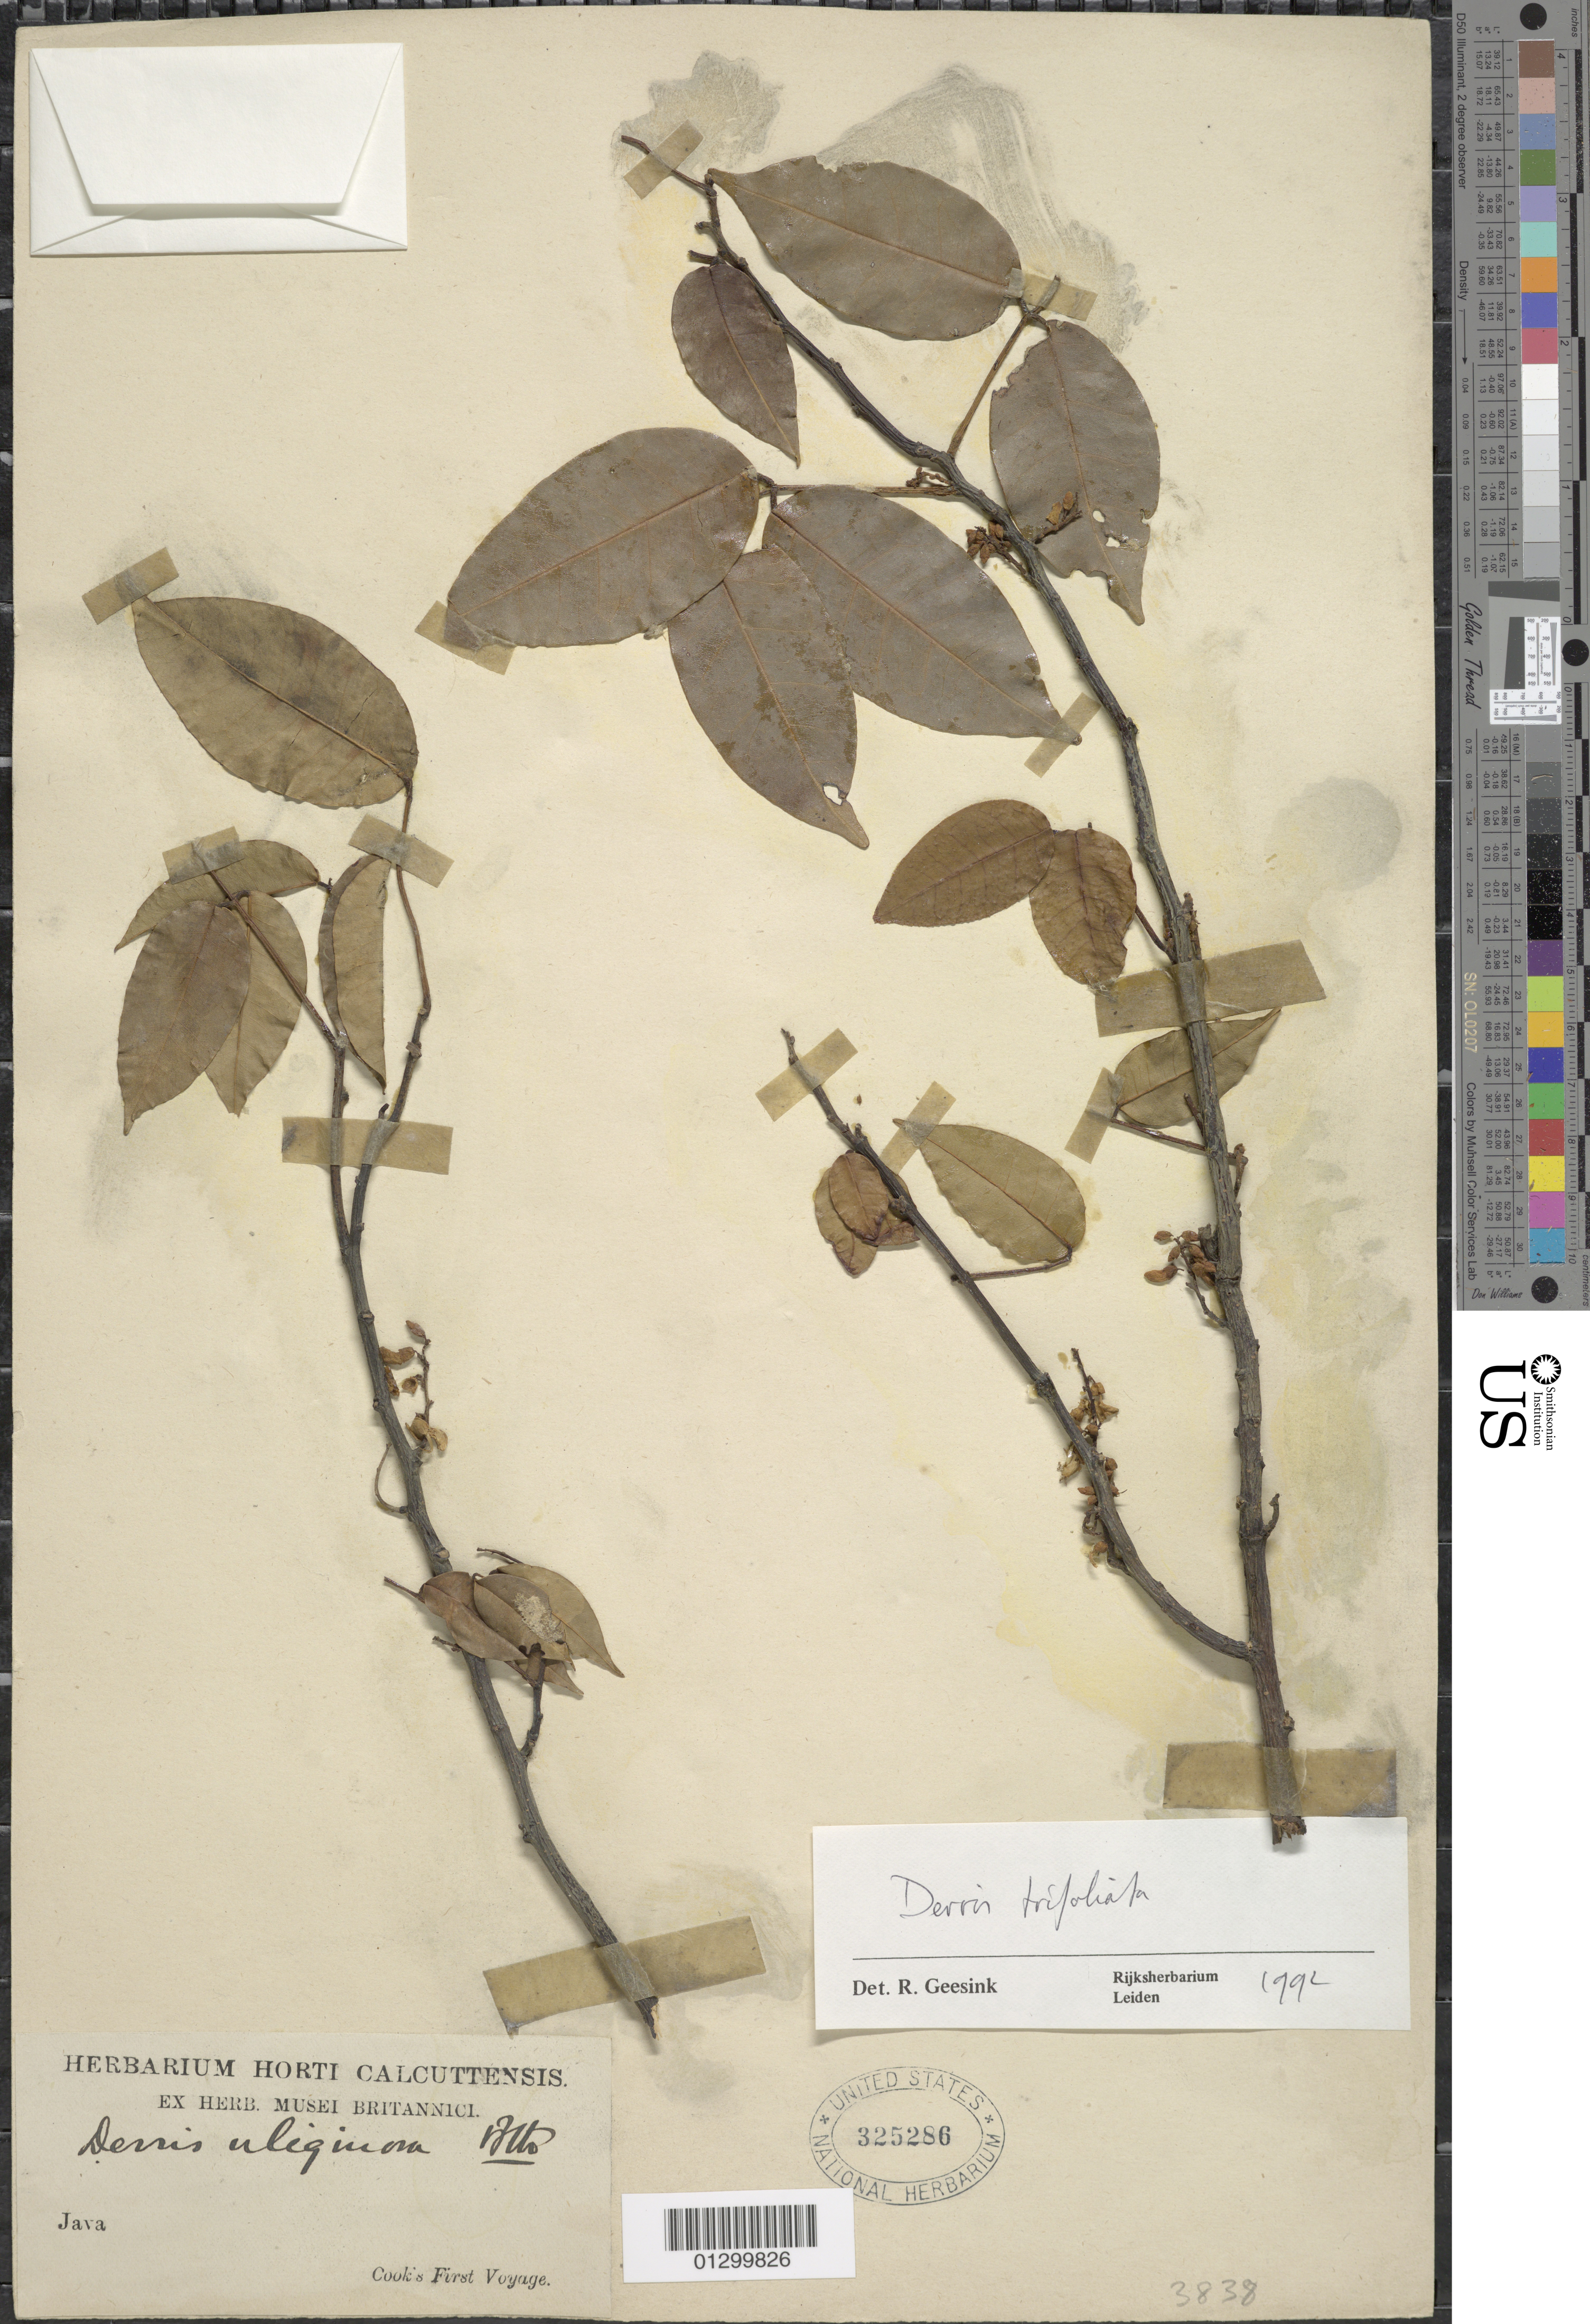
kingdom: Plantae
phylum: Tracheophyta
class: Magnoliopsida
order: Fabales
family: Fabaceae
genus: Derris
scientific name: Derris trifoliata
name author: Lour.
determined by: Geesink, R.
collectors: J. Banks & D. C. Solander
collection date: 1768/1771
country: Indonesia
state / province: Java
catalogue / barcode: US 325286